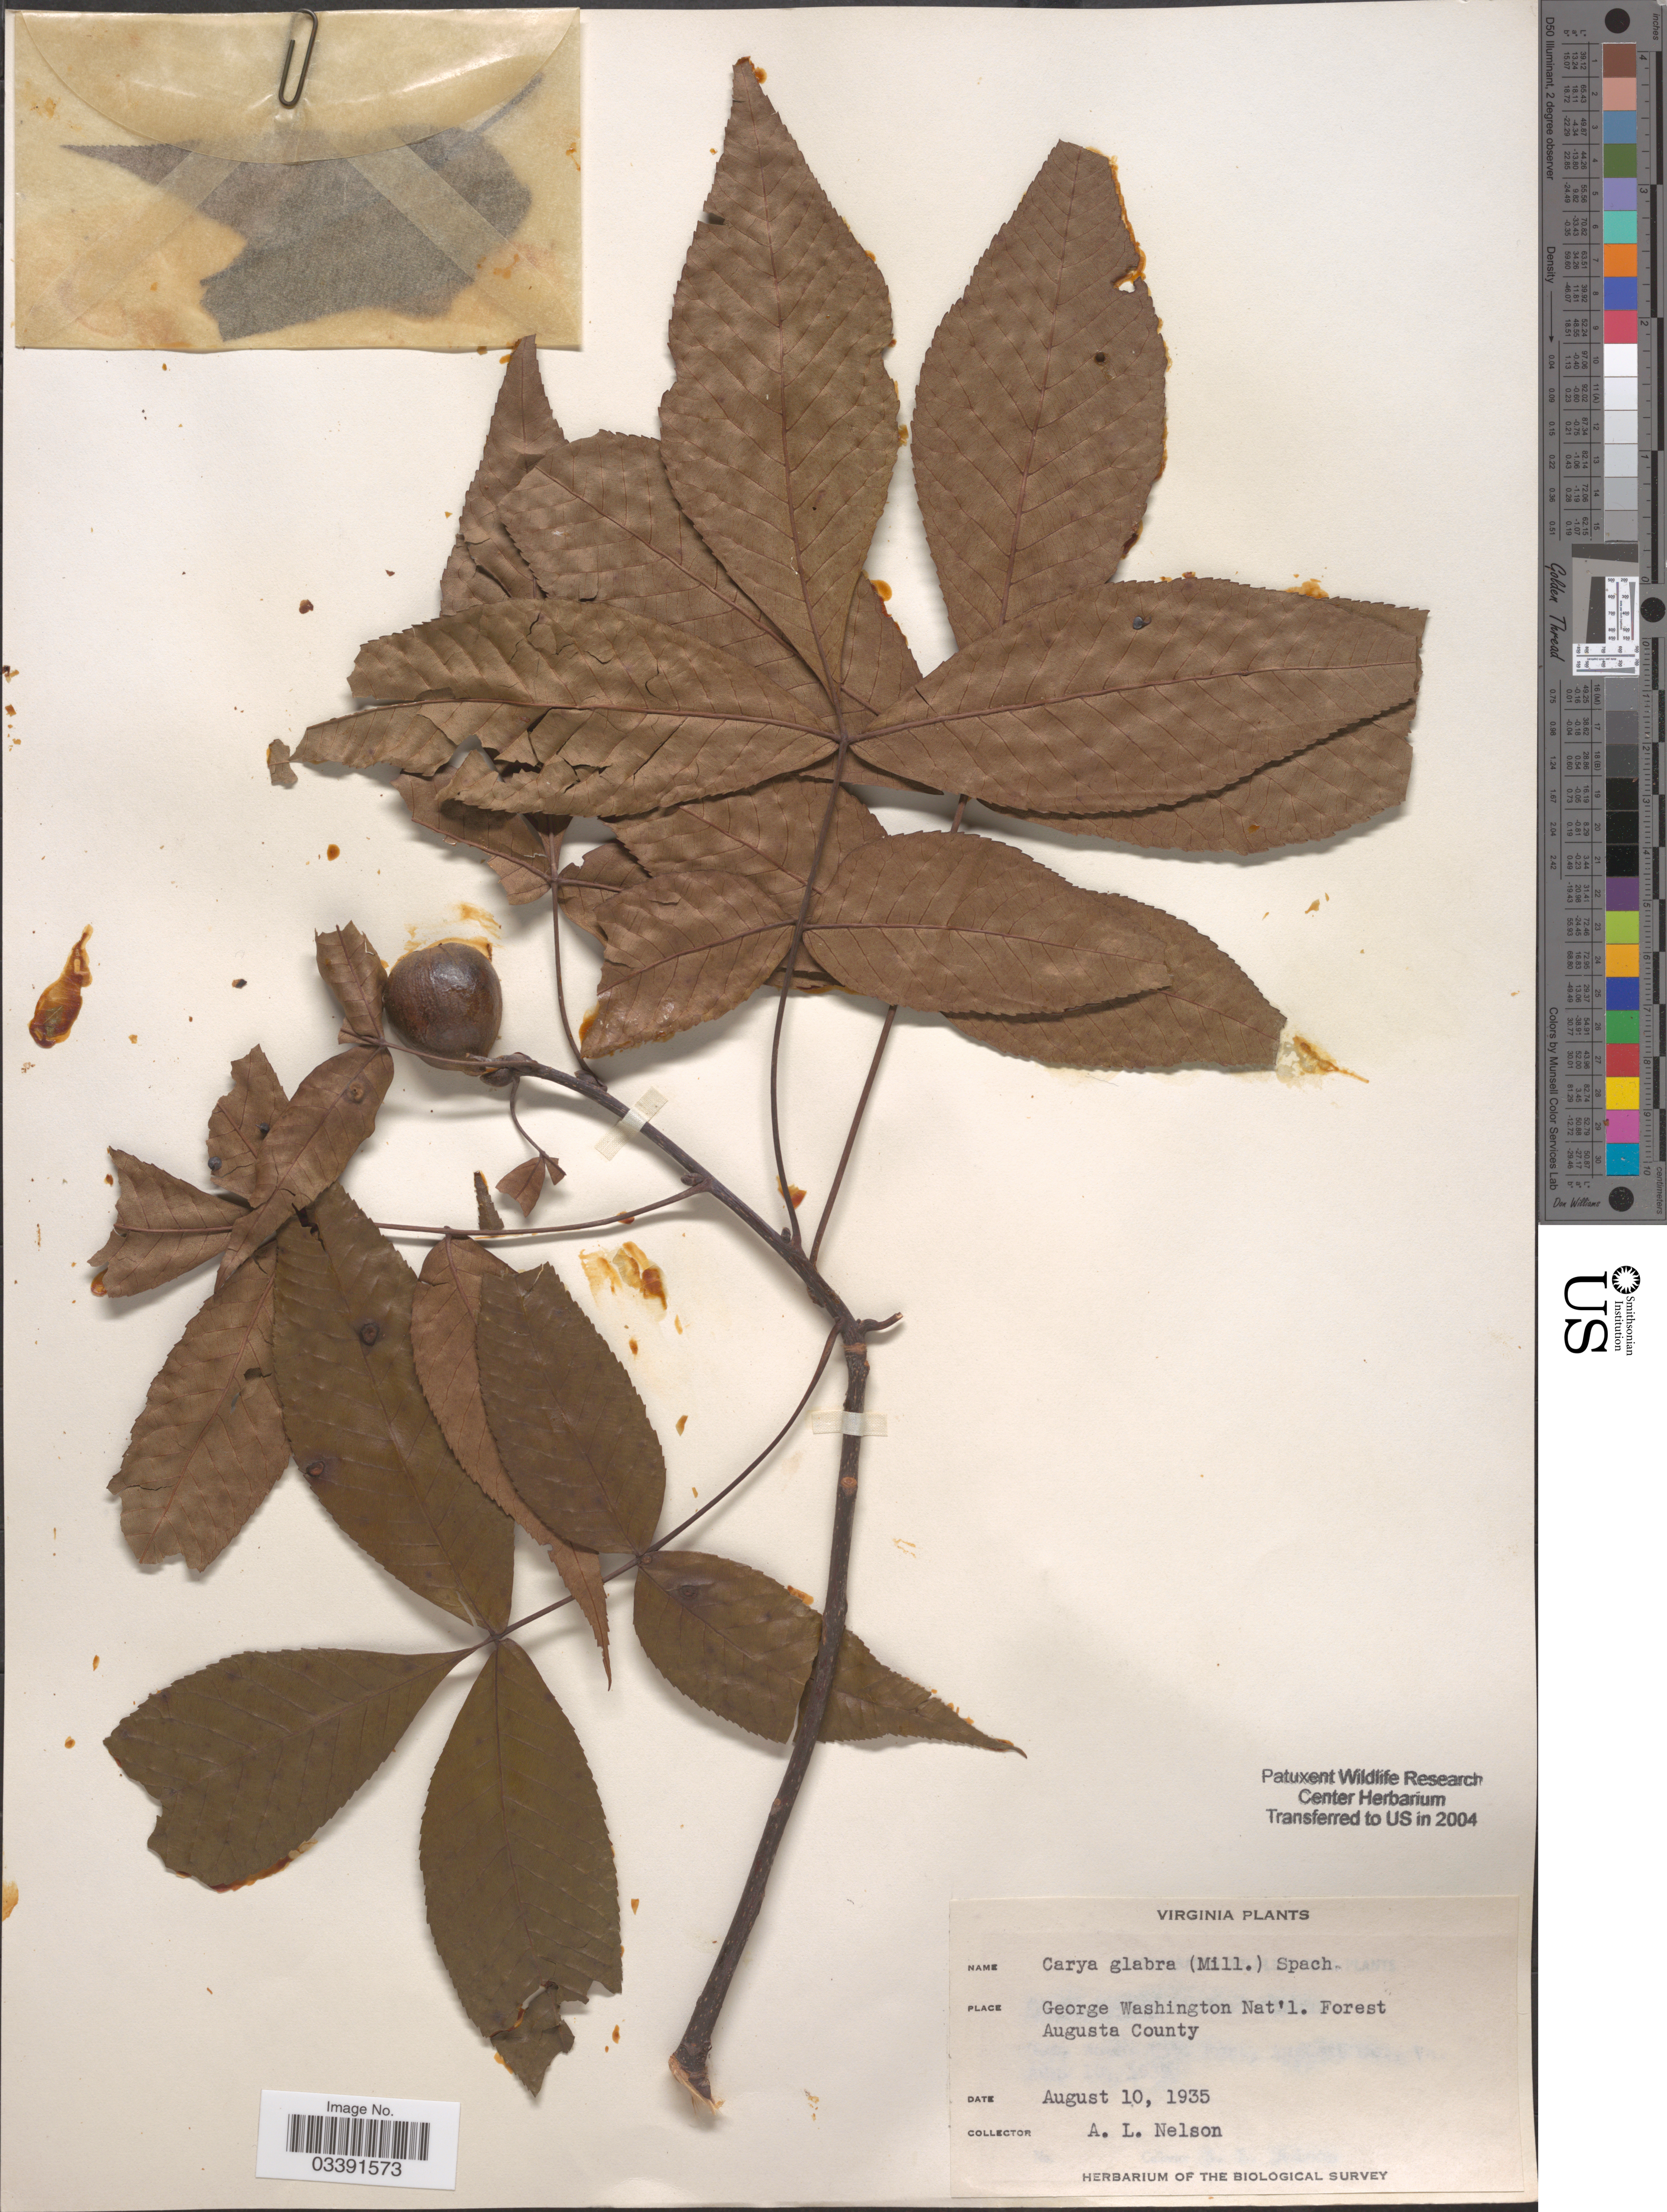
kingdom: Plantae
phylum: Tracheophyta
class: Magnoliopsida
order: Fagales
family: Juglandaceae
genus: Carya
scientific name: Carya glabra var. glabra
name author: (Mill.) Sweet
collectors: A. L. Nelson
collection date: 1935-08-10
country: United States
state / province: Virginia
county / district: Augusta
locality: George Washington Nat'l. Forest Augusta County.